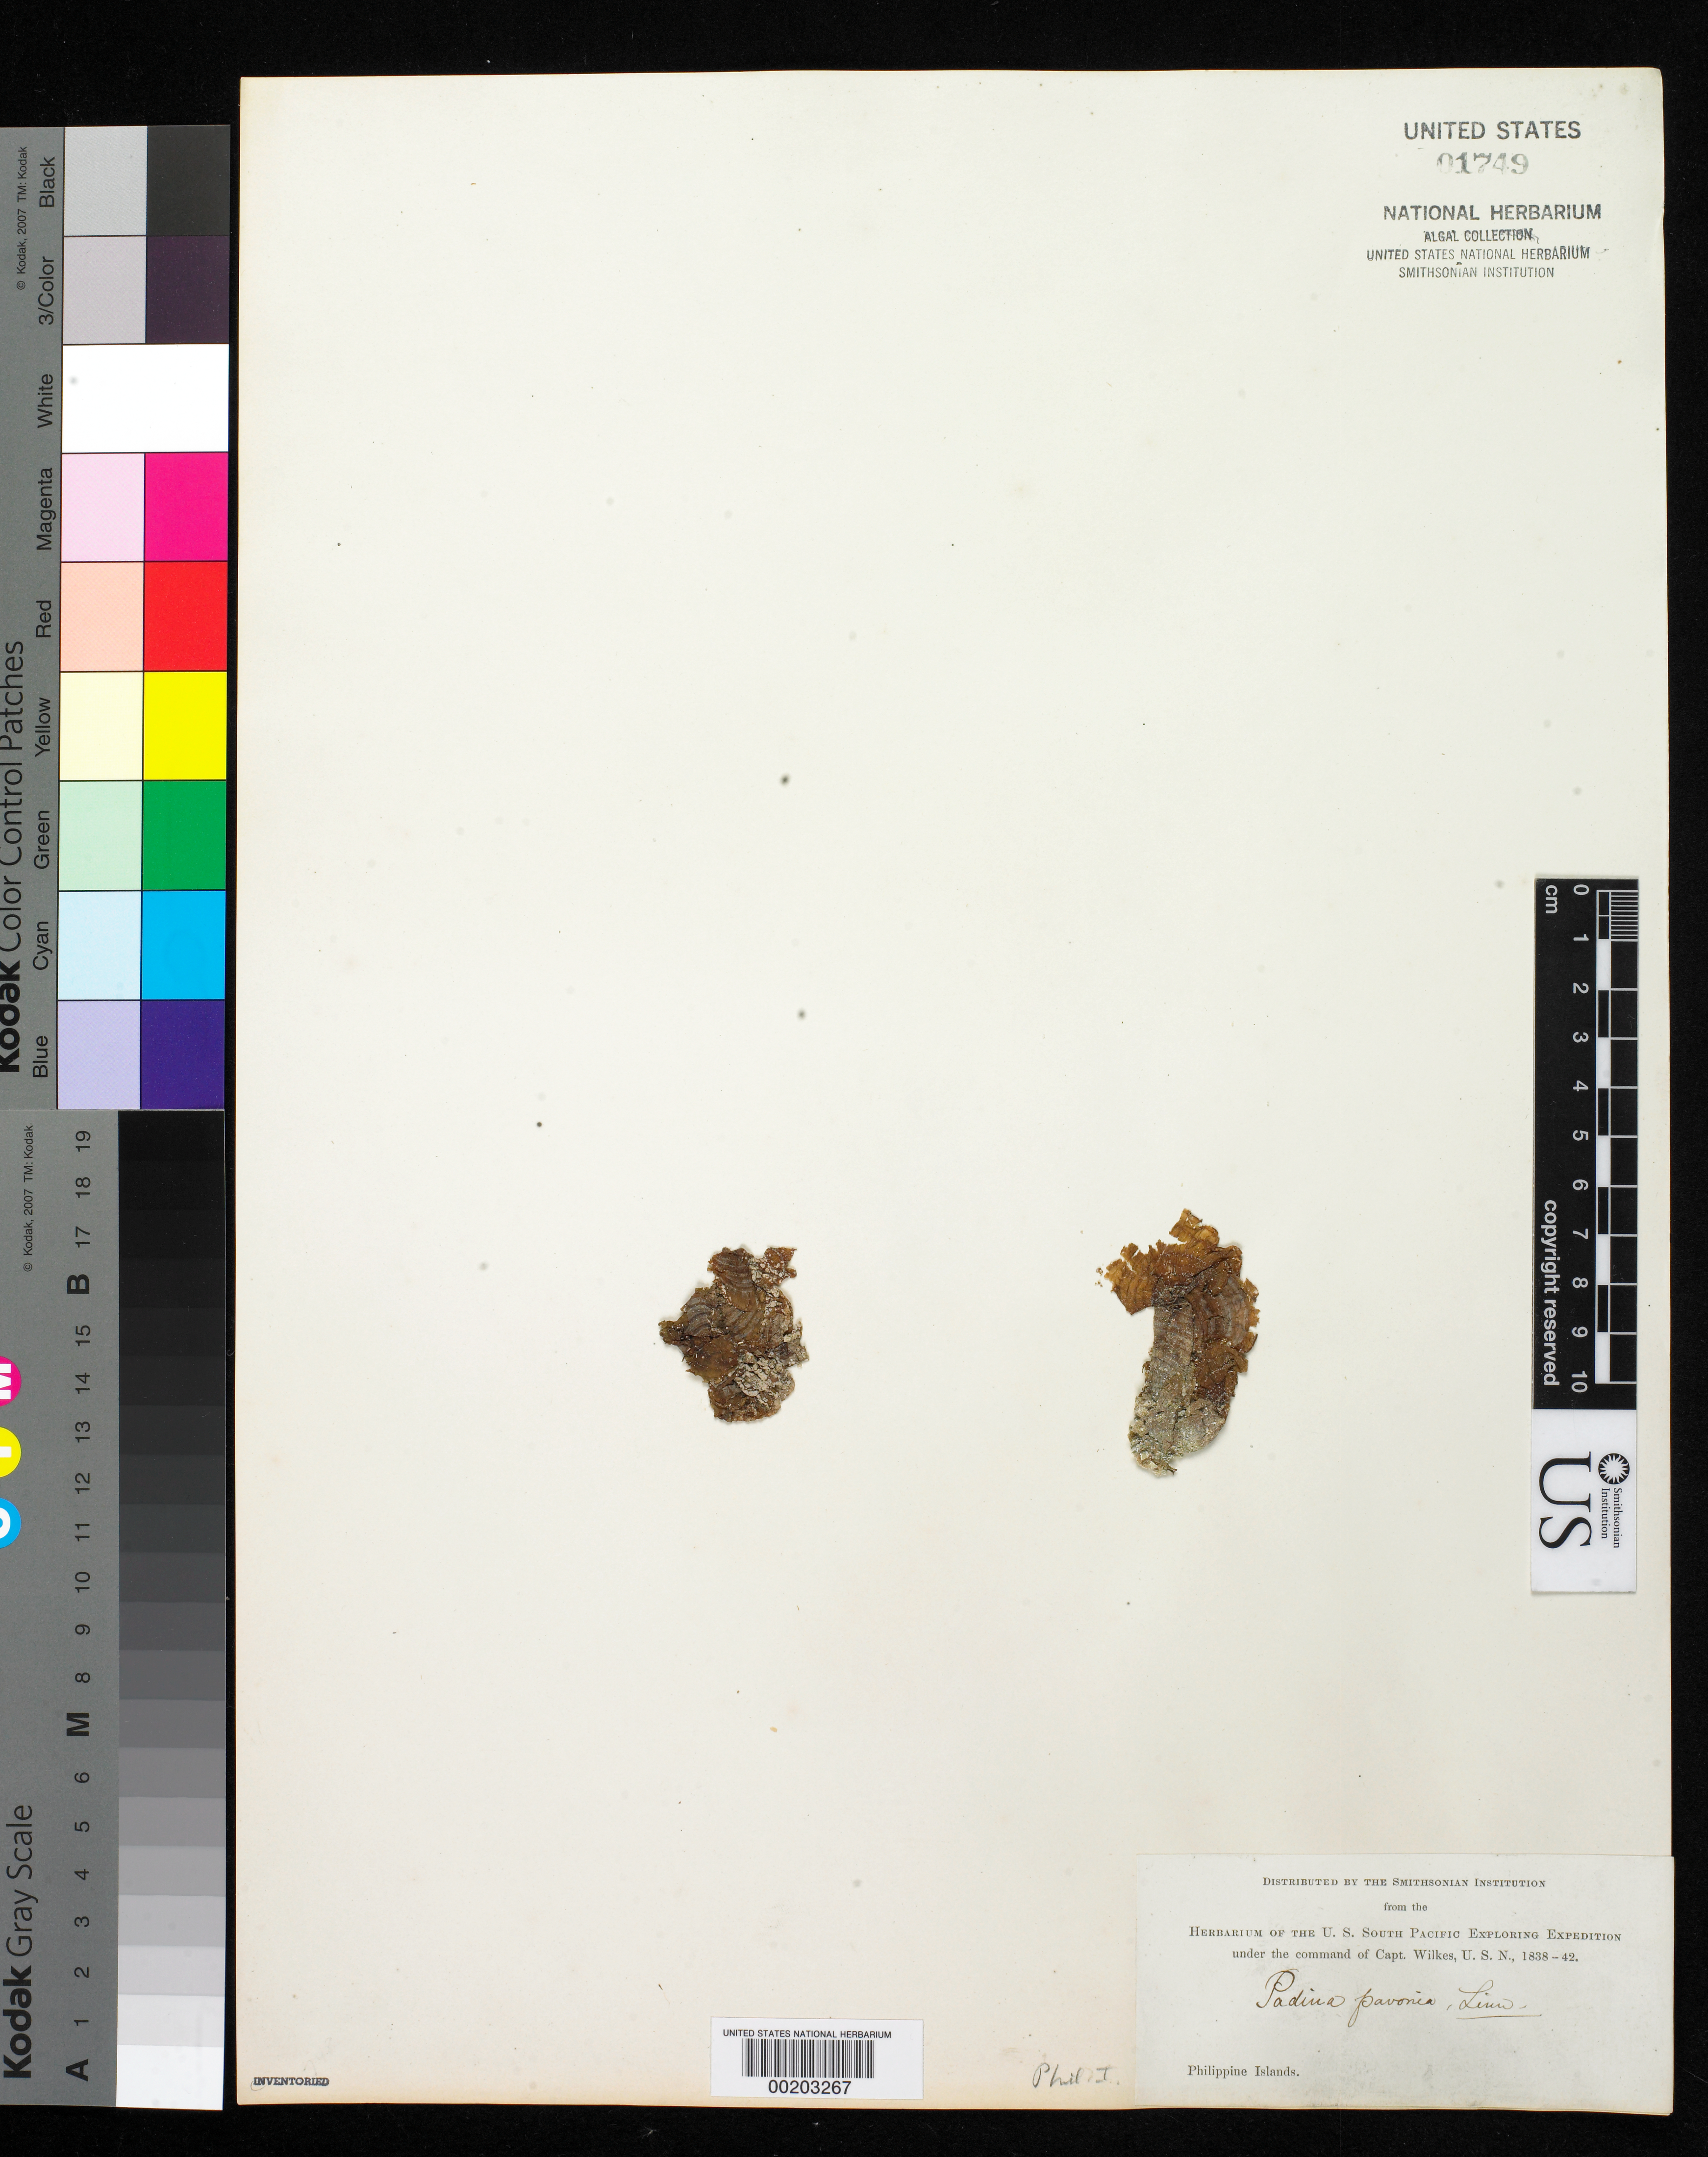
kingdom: Chromista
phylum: Ochrophyta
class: Phaeophyceae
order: Dictyotales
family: Dictyotaceae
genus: Padina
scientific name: Padina pavonica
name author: (L.) Thivy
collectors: W. D. Brackenridge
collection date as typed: Jan 1842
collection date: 1842-01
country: Philippines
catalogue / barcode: US 1749